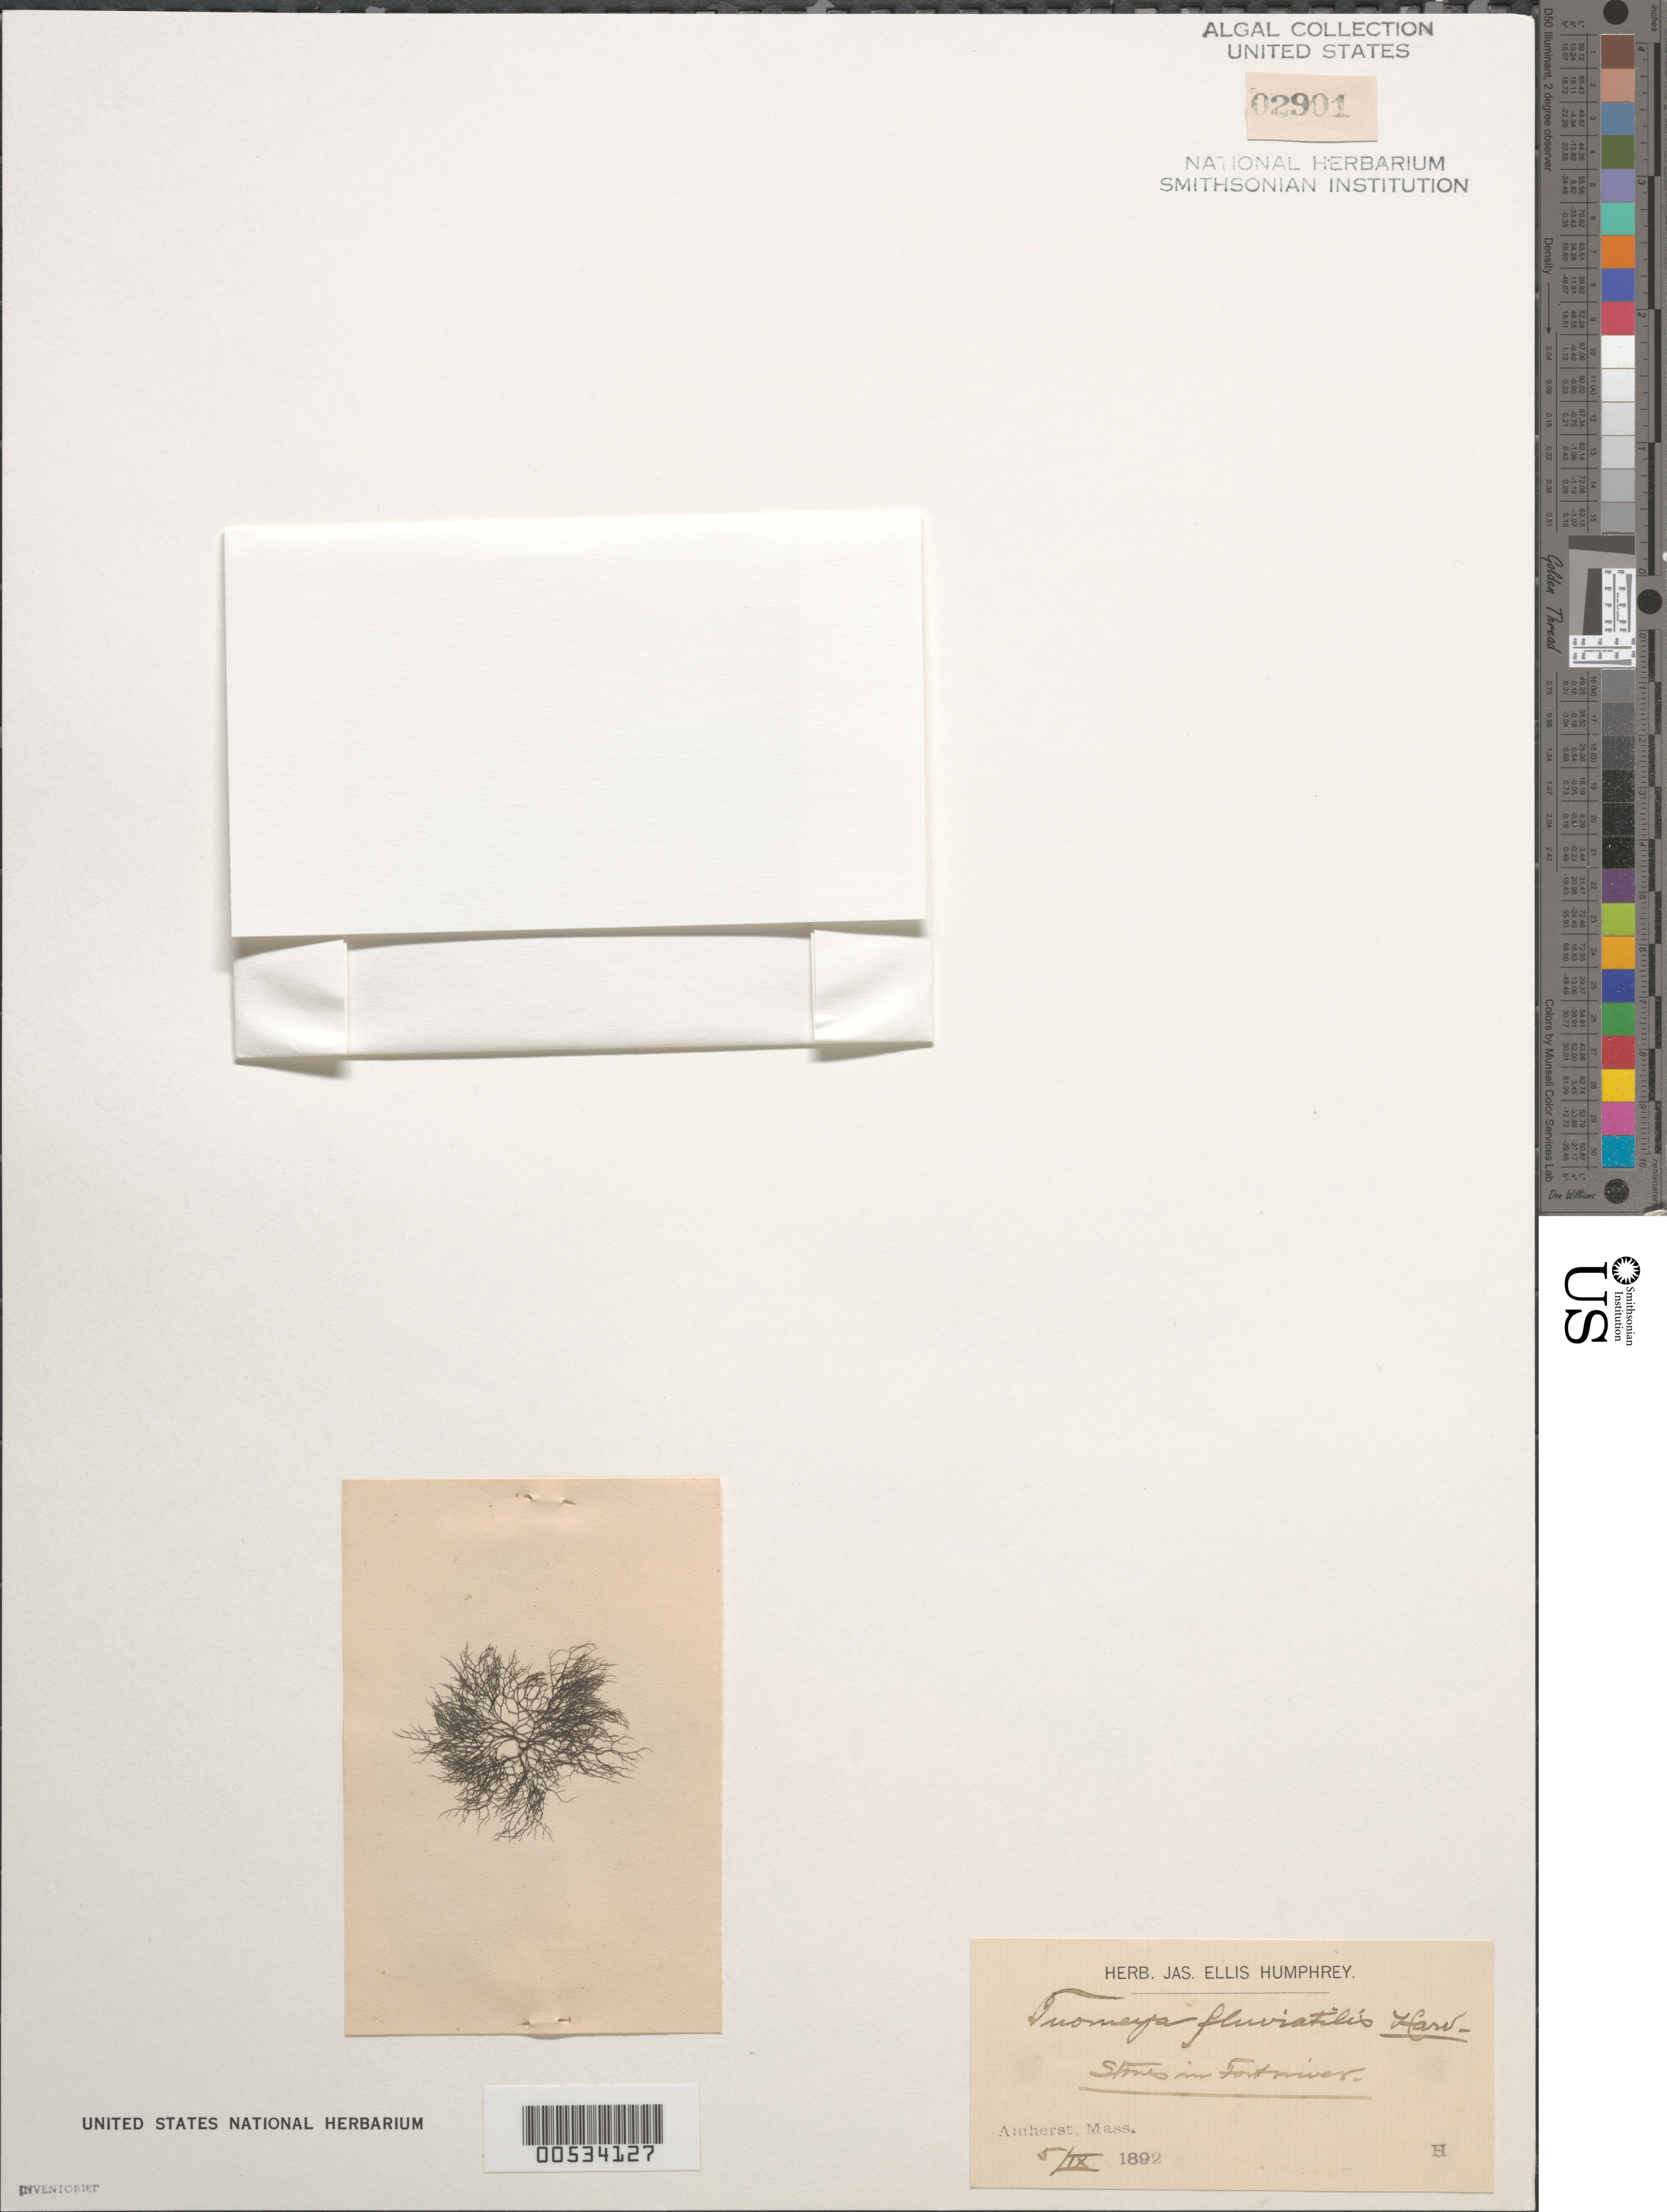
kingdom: Plantae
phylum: Rhodophyta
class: Florideophyceae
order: Batrachospermales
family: Batrachospermaceae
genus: Tuomeya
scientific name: Tuomeya americana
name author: (Kütz.) Papenf.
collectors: J. Humphrey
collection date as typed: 05 Sep 1892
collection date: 1892-09-05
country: United States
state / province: Massachusetts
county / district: Hampshire County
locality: Fort River, Amherst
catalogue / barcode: US 2901